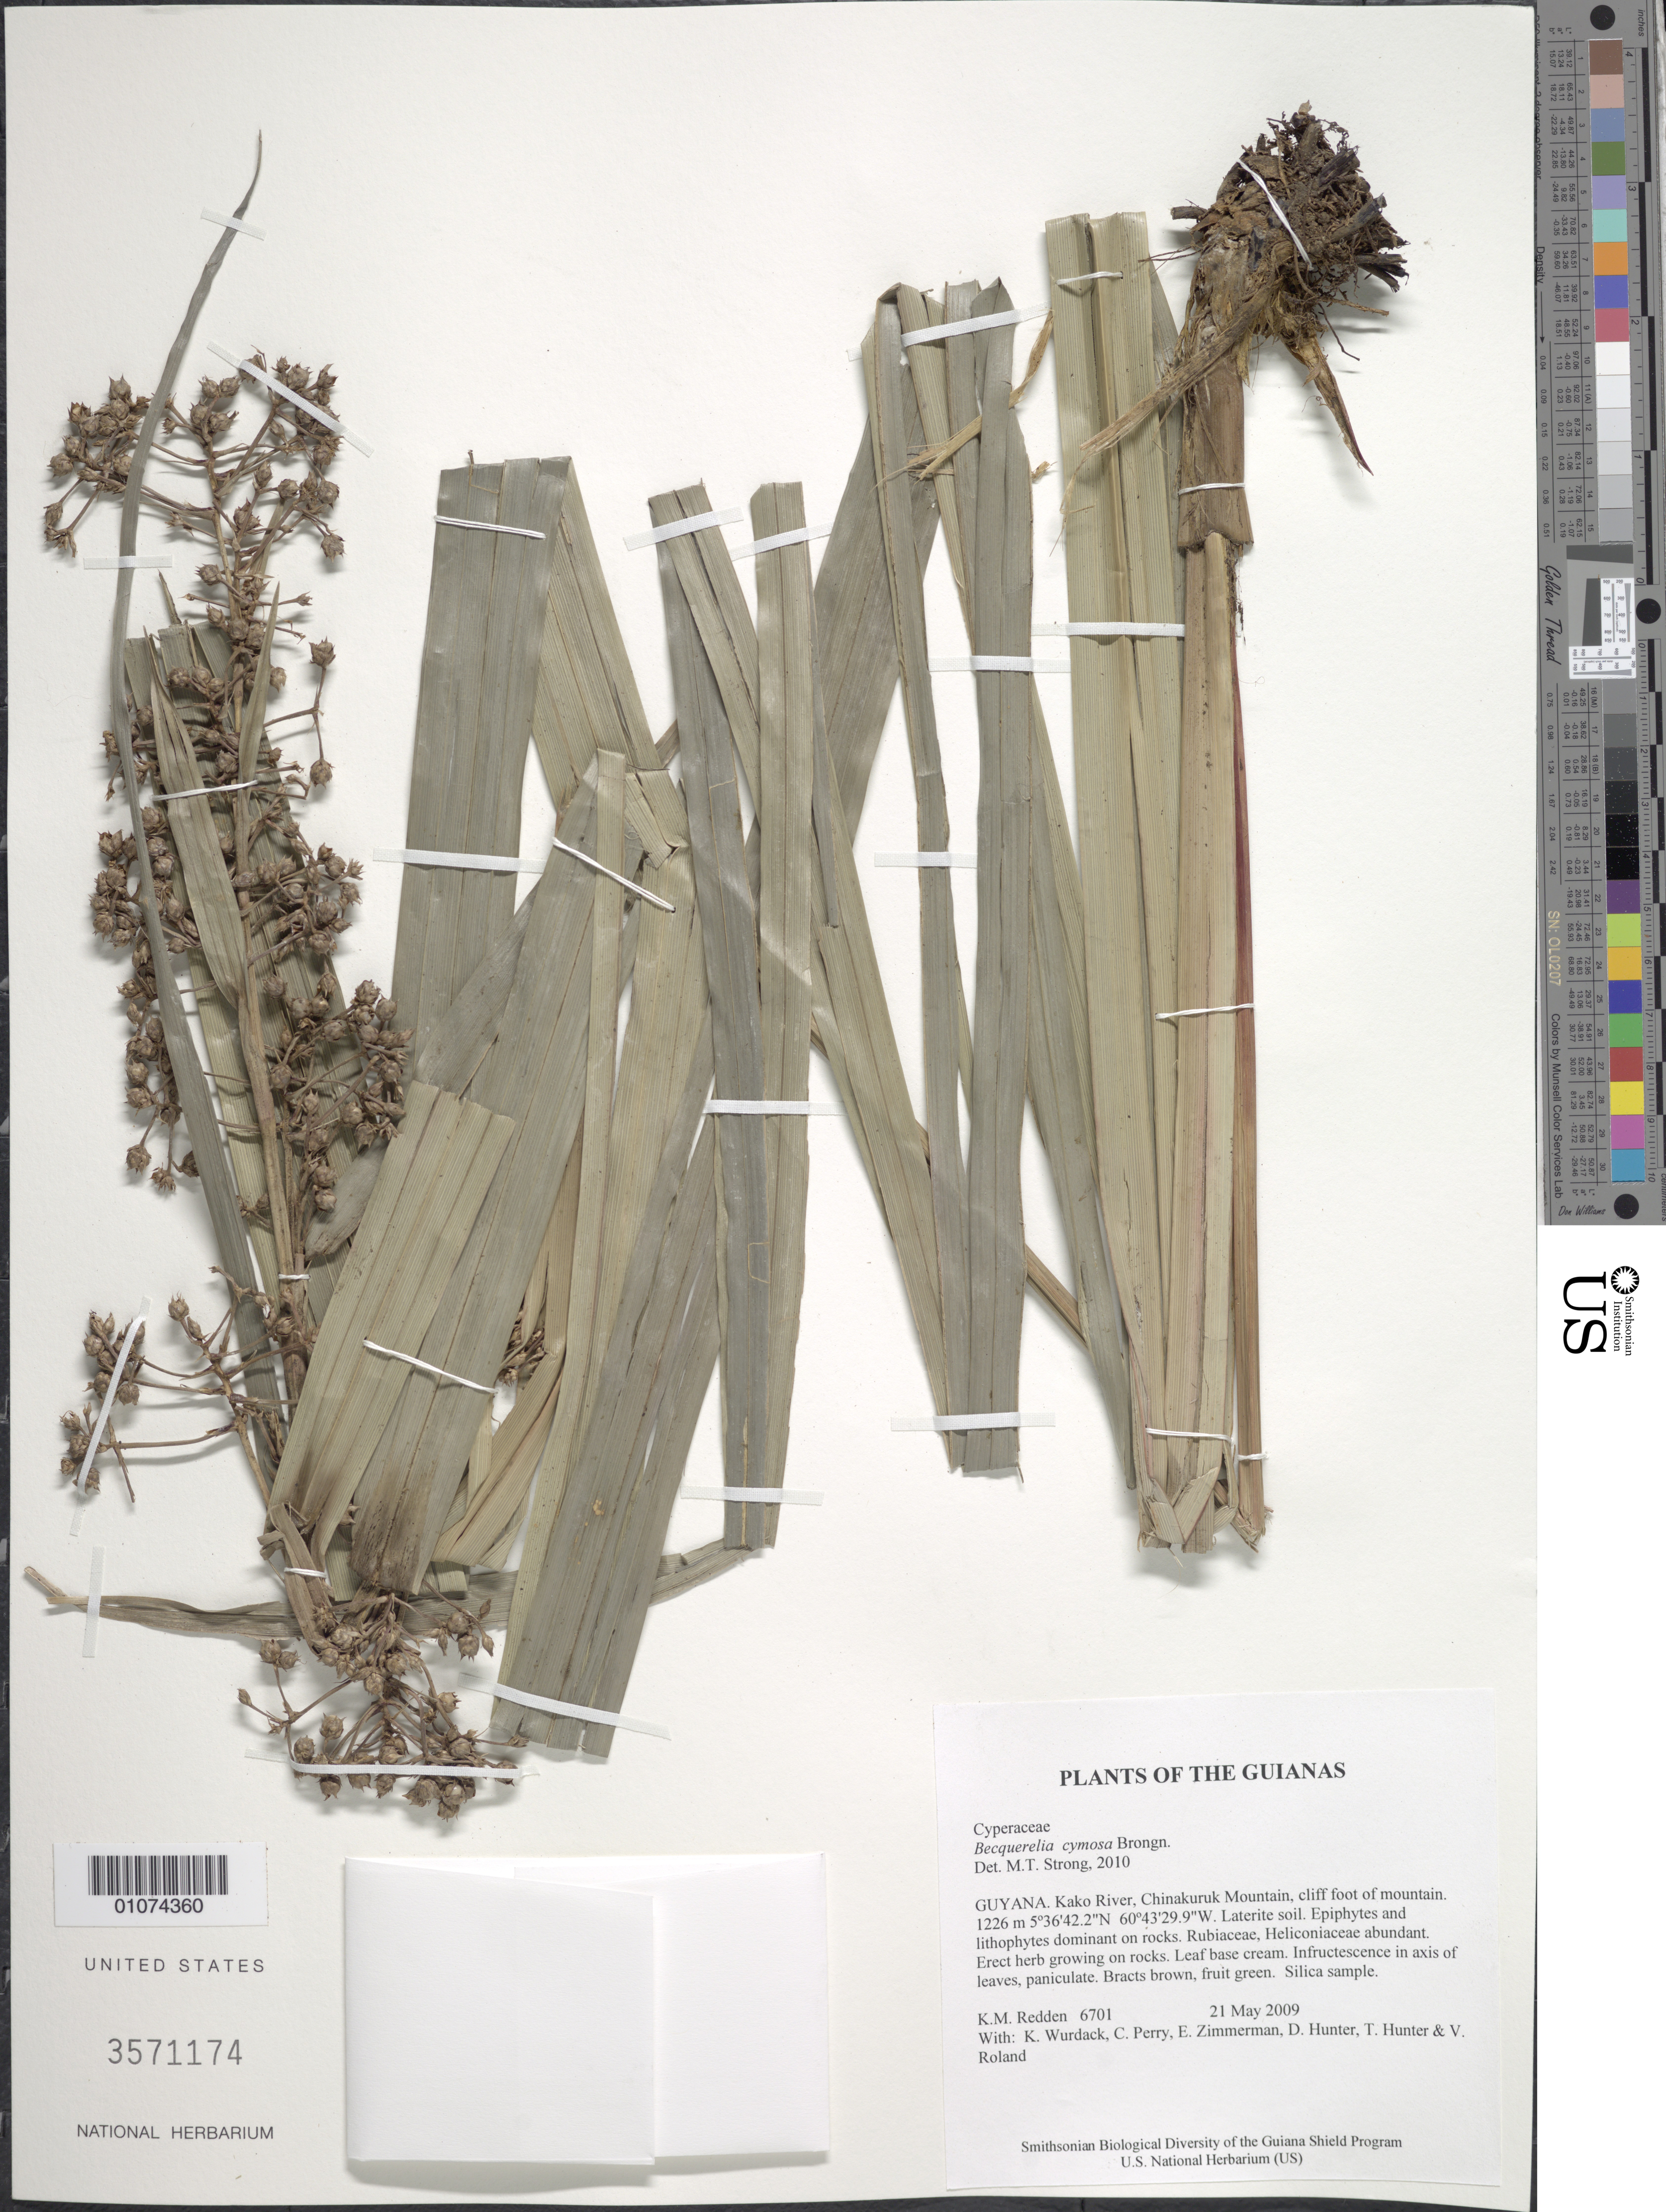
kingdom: Plantae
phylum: Tracheophyta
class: Liliopsida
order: Poales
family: Cyperaceae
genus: Becquerelia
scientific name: Becquerelia cymosa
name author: Brongn.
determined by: Strong, M. T., (US), Smithsonian Institution - National Museum of Natural History (UNITED STATES)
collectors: K. M. Redden, K. Wurdack, C. Perry, E. Zimmerman, D. Hunter, T. Hunter & V. Roland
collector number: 6701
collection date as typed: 21 May 2009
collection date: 2009-05-21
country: Guyana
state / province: Cuyuni-Mazaruni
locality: Kako River, Chinakuruk Mountain, cliff foot of mountain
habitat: Laterite soil. Epiphytes and lithophytes dominant on rocks. Rubiaceae, Heliconiaceae abundant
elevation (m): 1226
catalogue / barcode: US 3571174